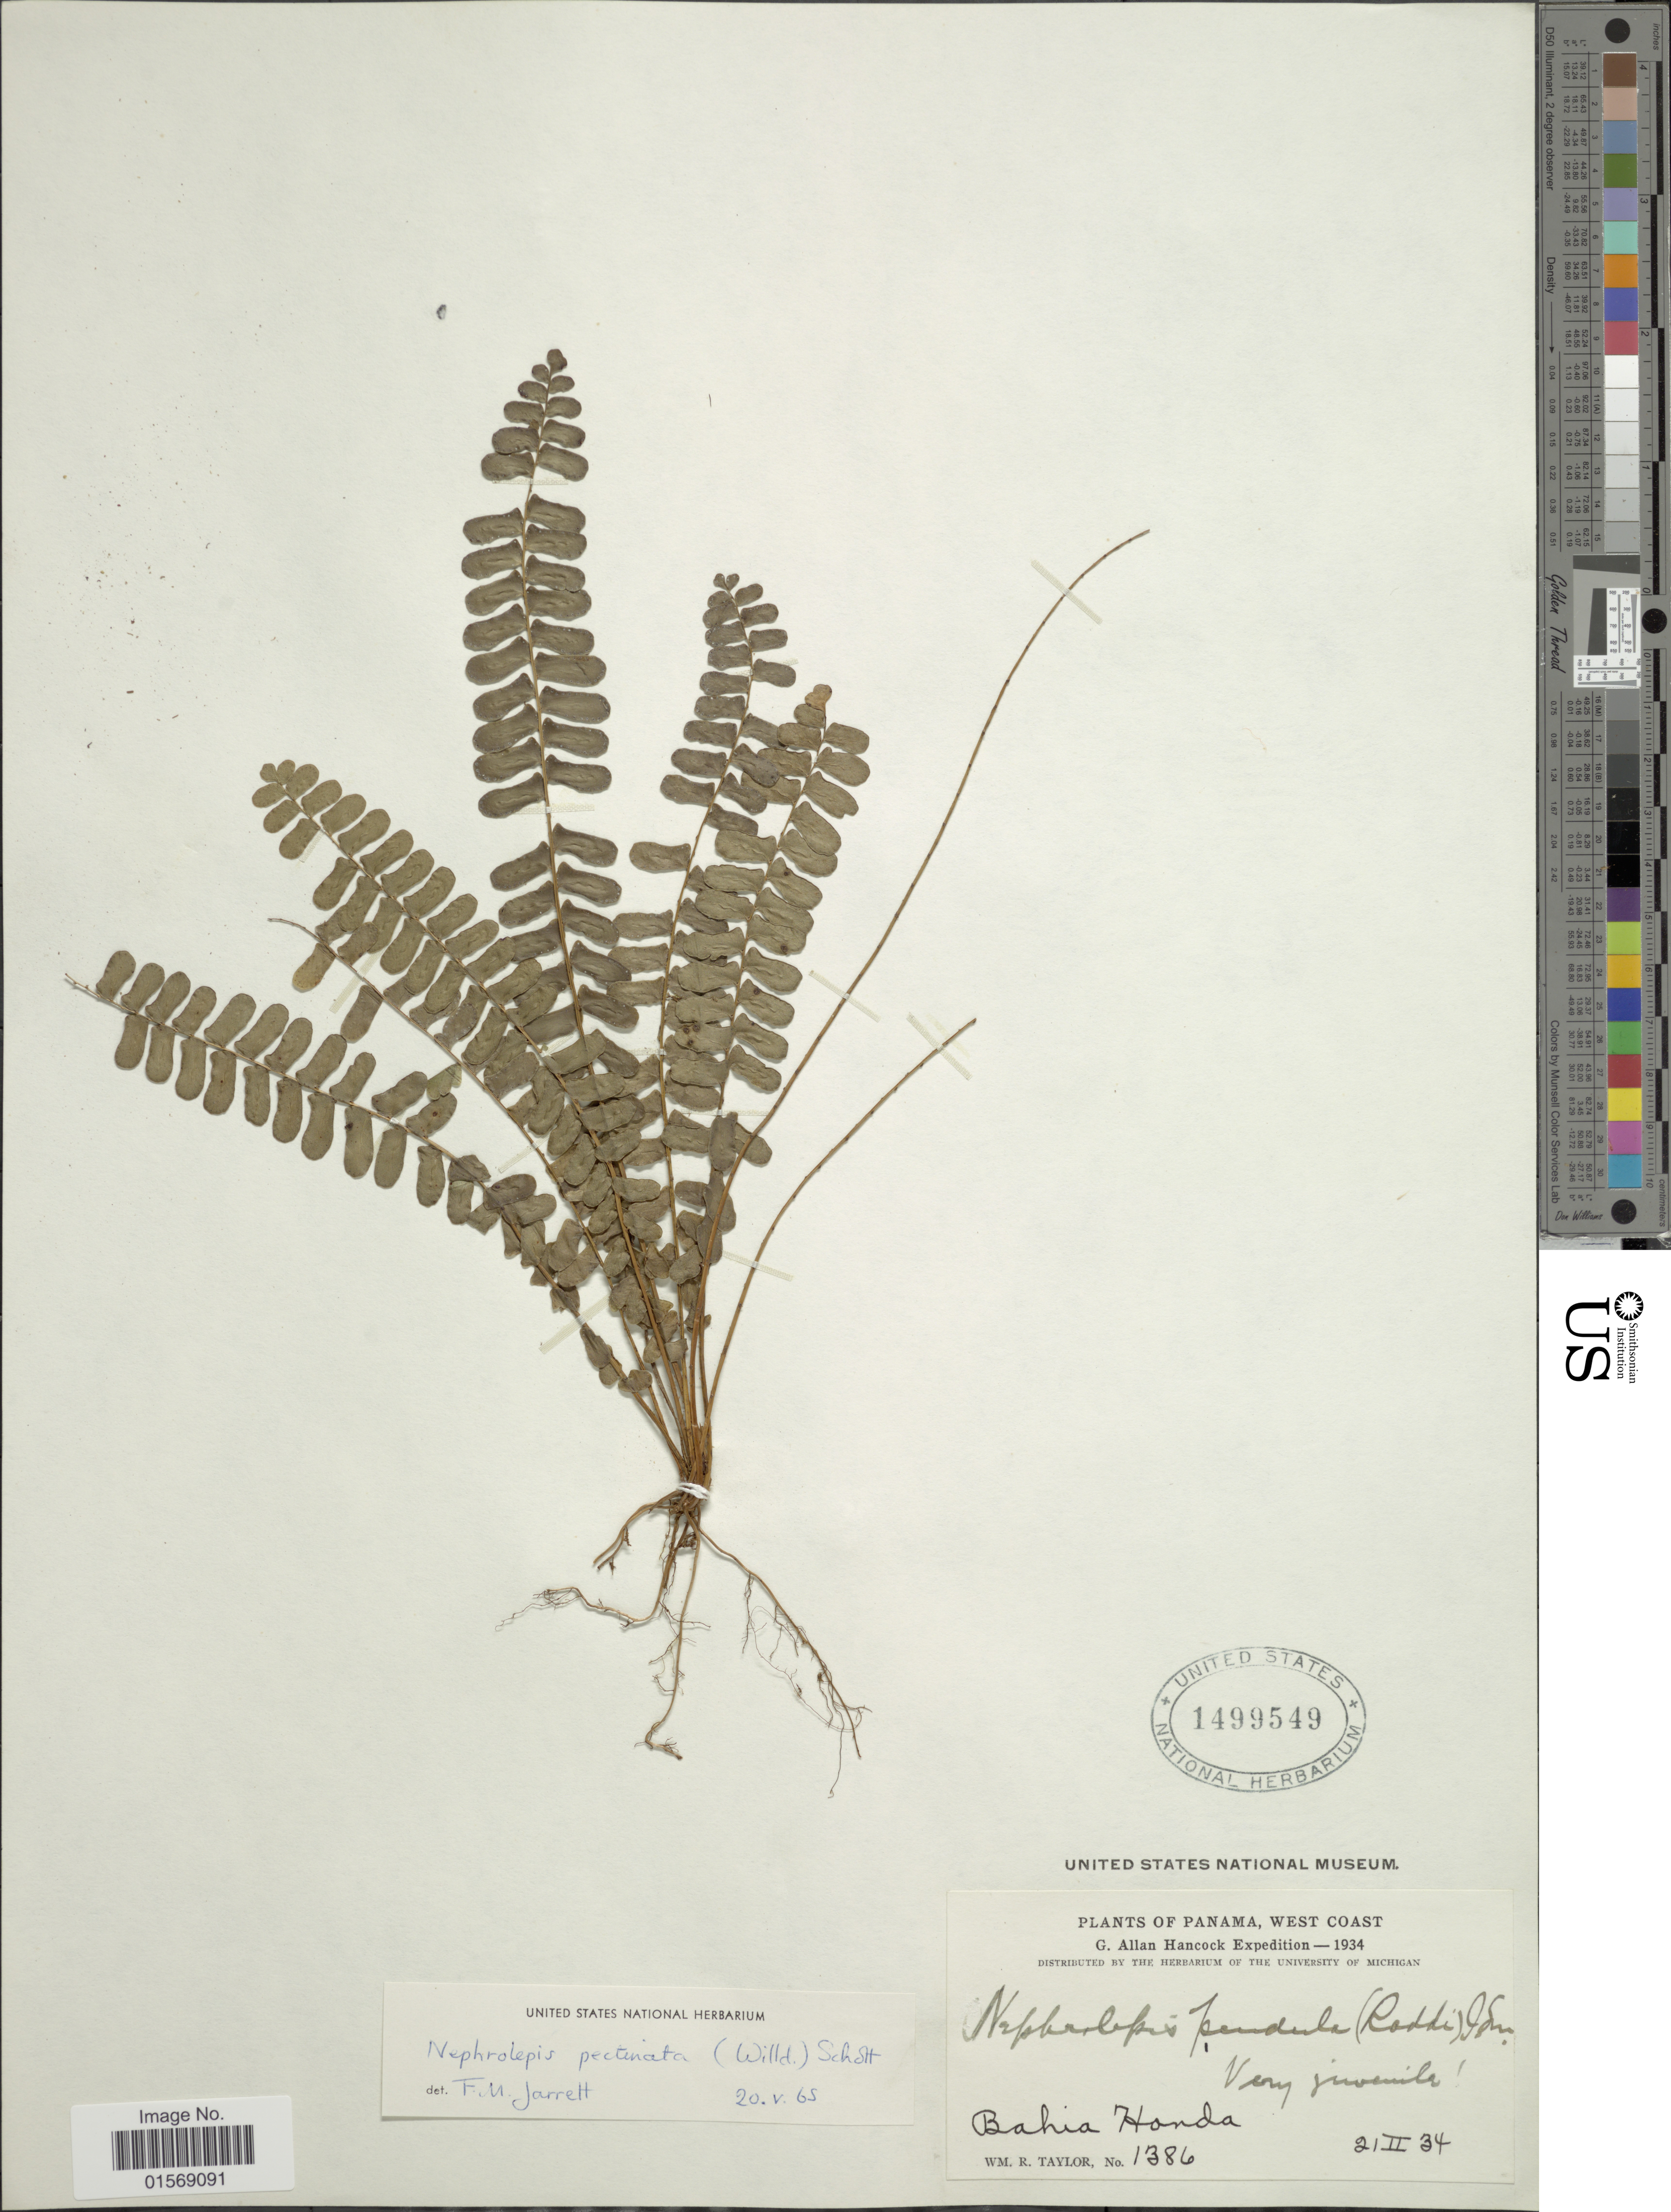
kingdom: Plantae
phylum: Tracheophyta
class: Polypodiopsida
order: Polypodiales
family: Nephrolepidaceae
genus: Nephrolepis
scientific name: Nephrolepis pectinata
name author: (Willd.) Schott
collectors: W. R. Taylor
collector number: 1386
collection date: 1934-02-21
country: Panama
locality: Panama, west coast. Bahia Honda.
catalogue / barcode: US 1499549